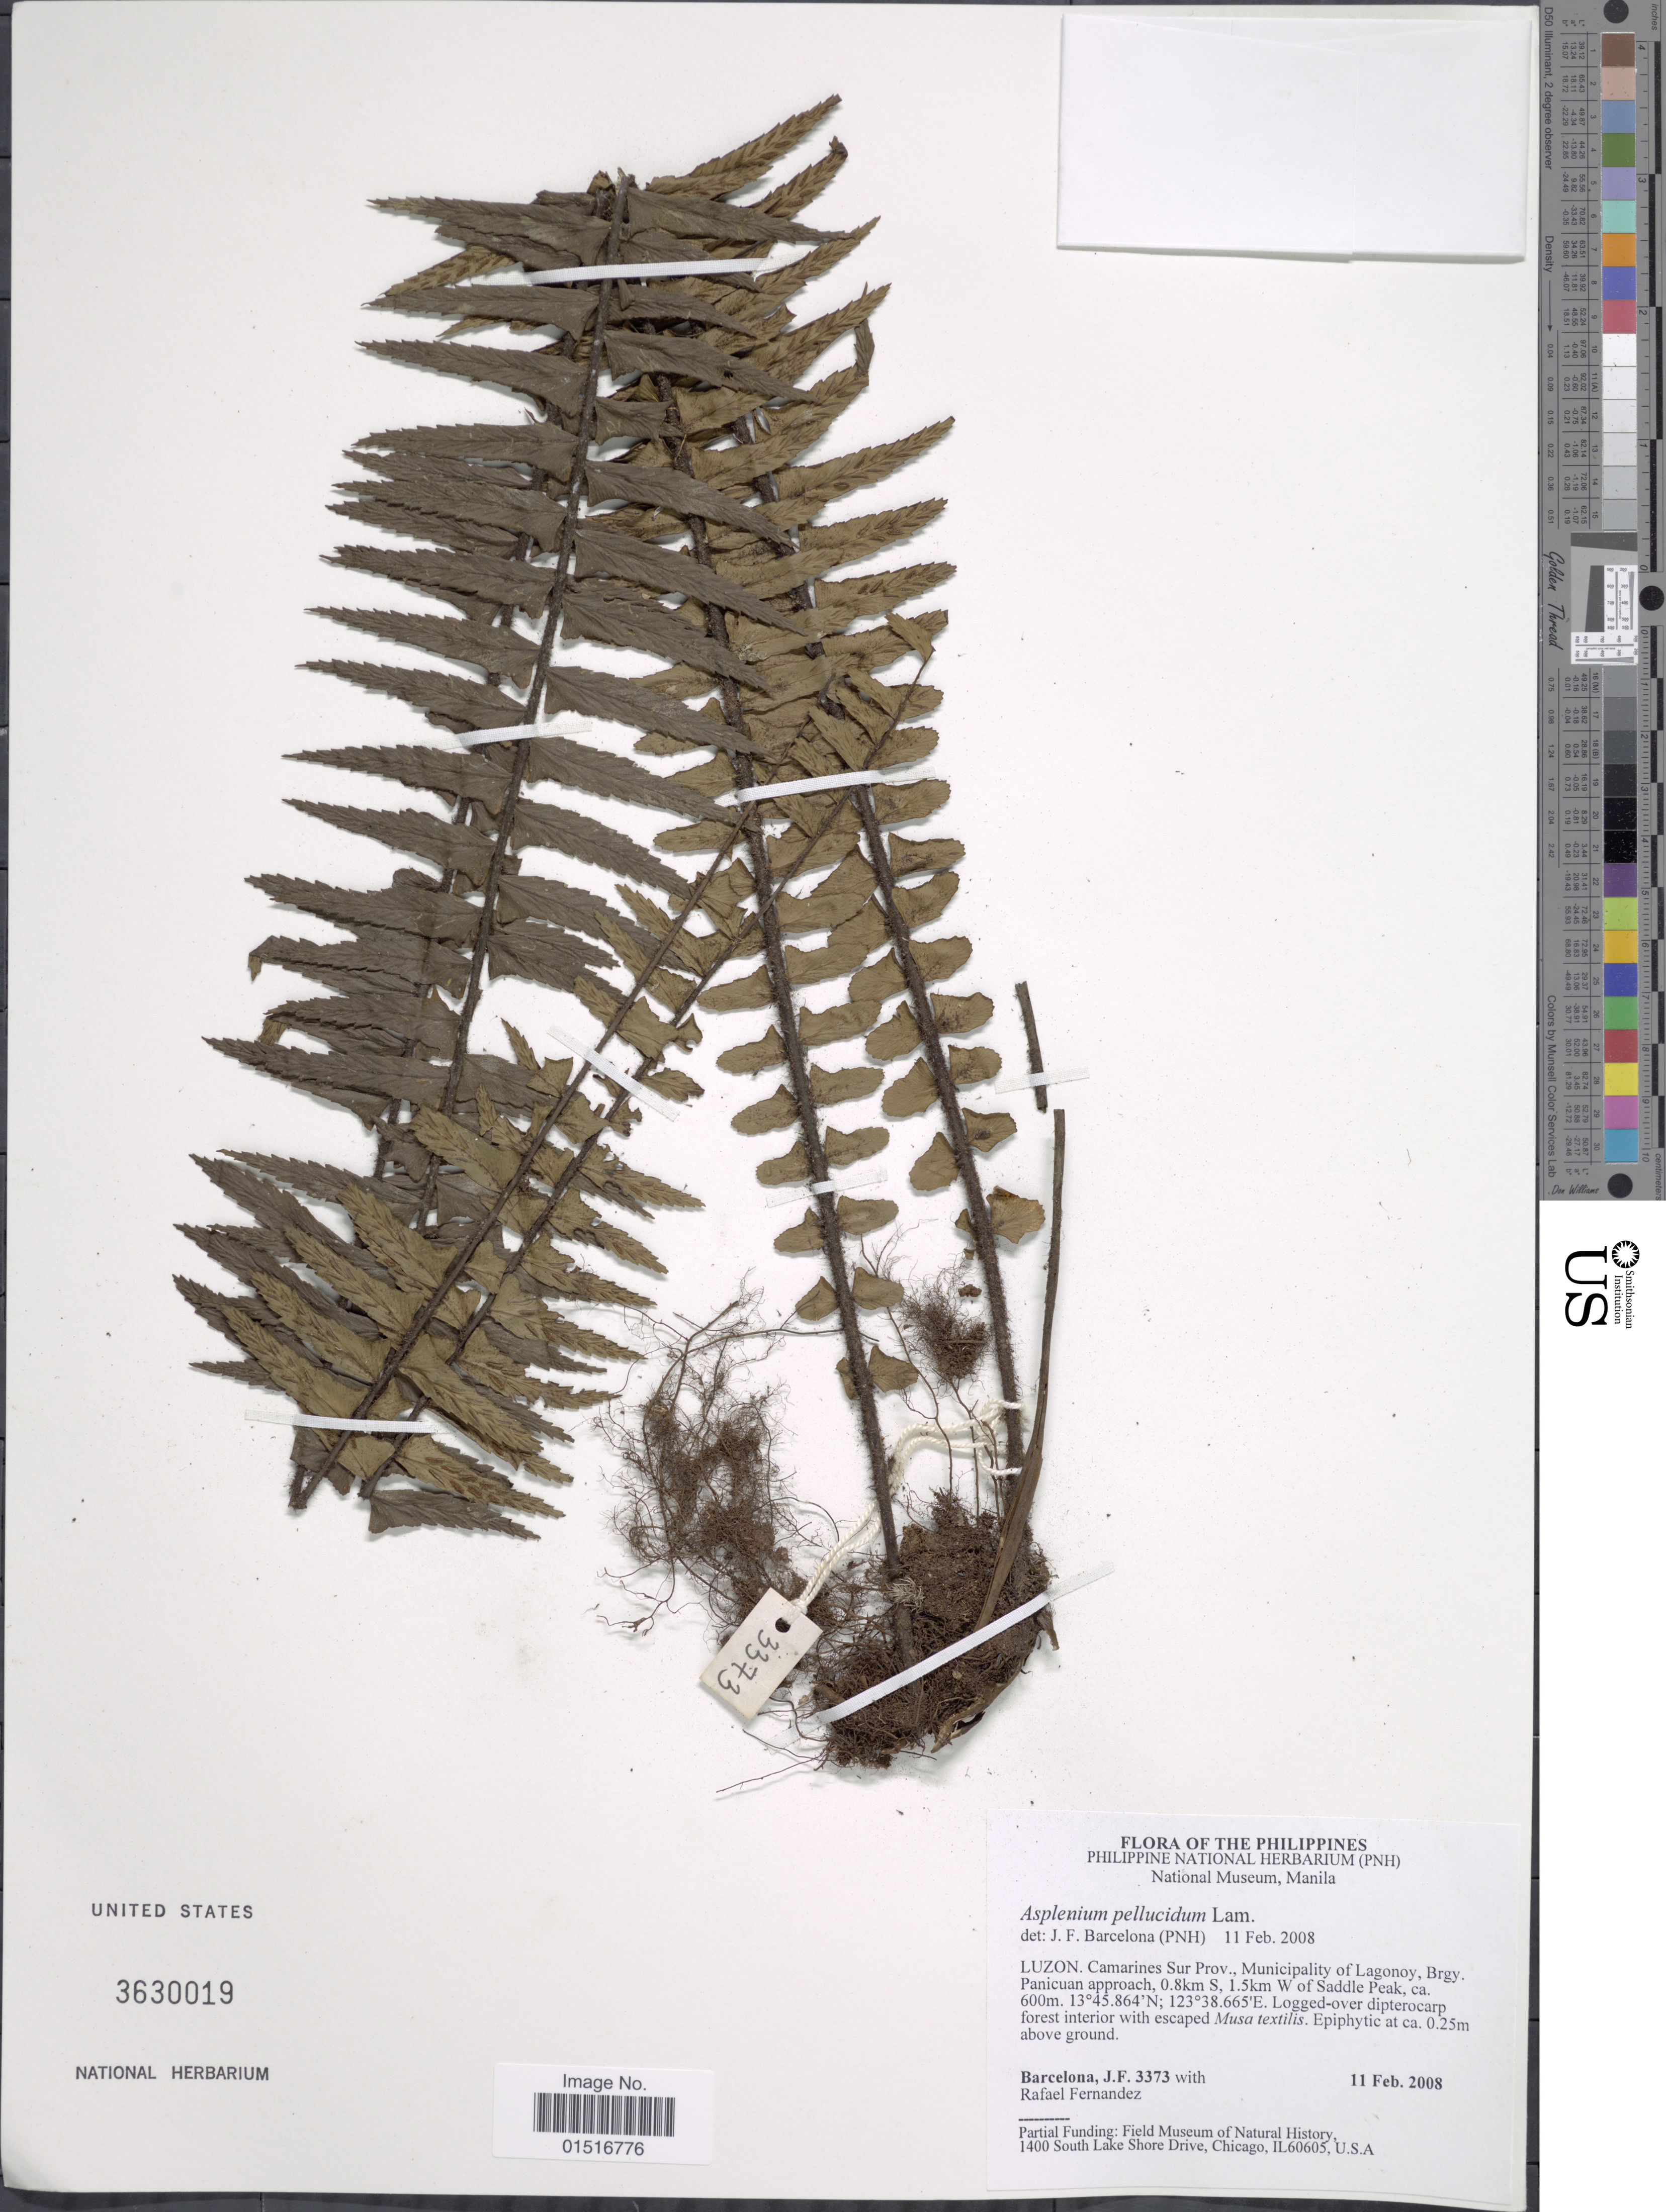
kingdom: Plantae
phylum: Tracheophyta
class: Polypodiopsida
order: Polypodiales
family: Aspleniaceae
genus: Asplenium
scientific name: Asplenium pellucidum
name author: Lam.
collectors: J. F. Barcelona & R. Fernandez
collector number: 3373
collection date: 2008-02-11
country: Philippines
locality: Camarines Sur Prov., Municipality of lagonoy, Brgy. Panicuan approach, 0.8km S, 1.5km W of Saddle Peak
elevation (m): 600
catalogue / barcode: US 3630019